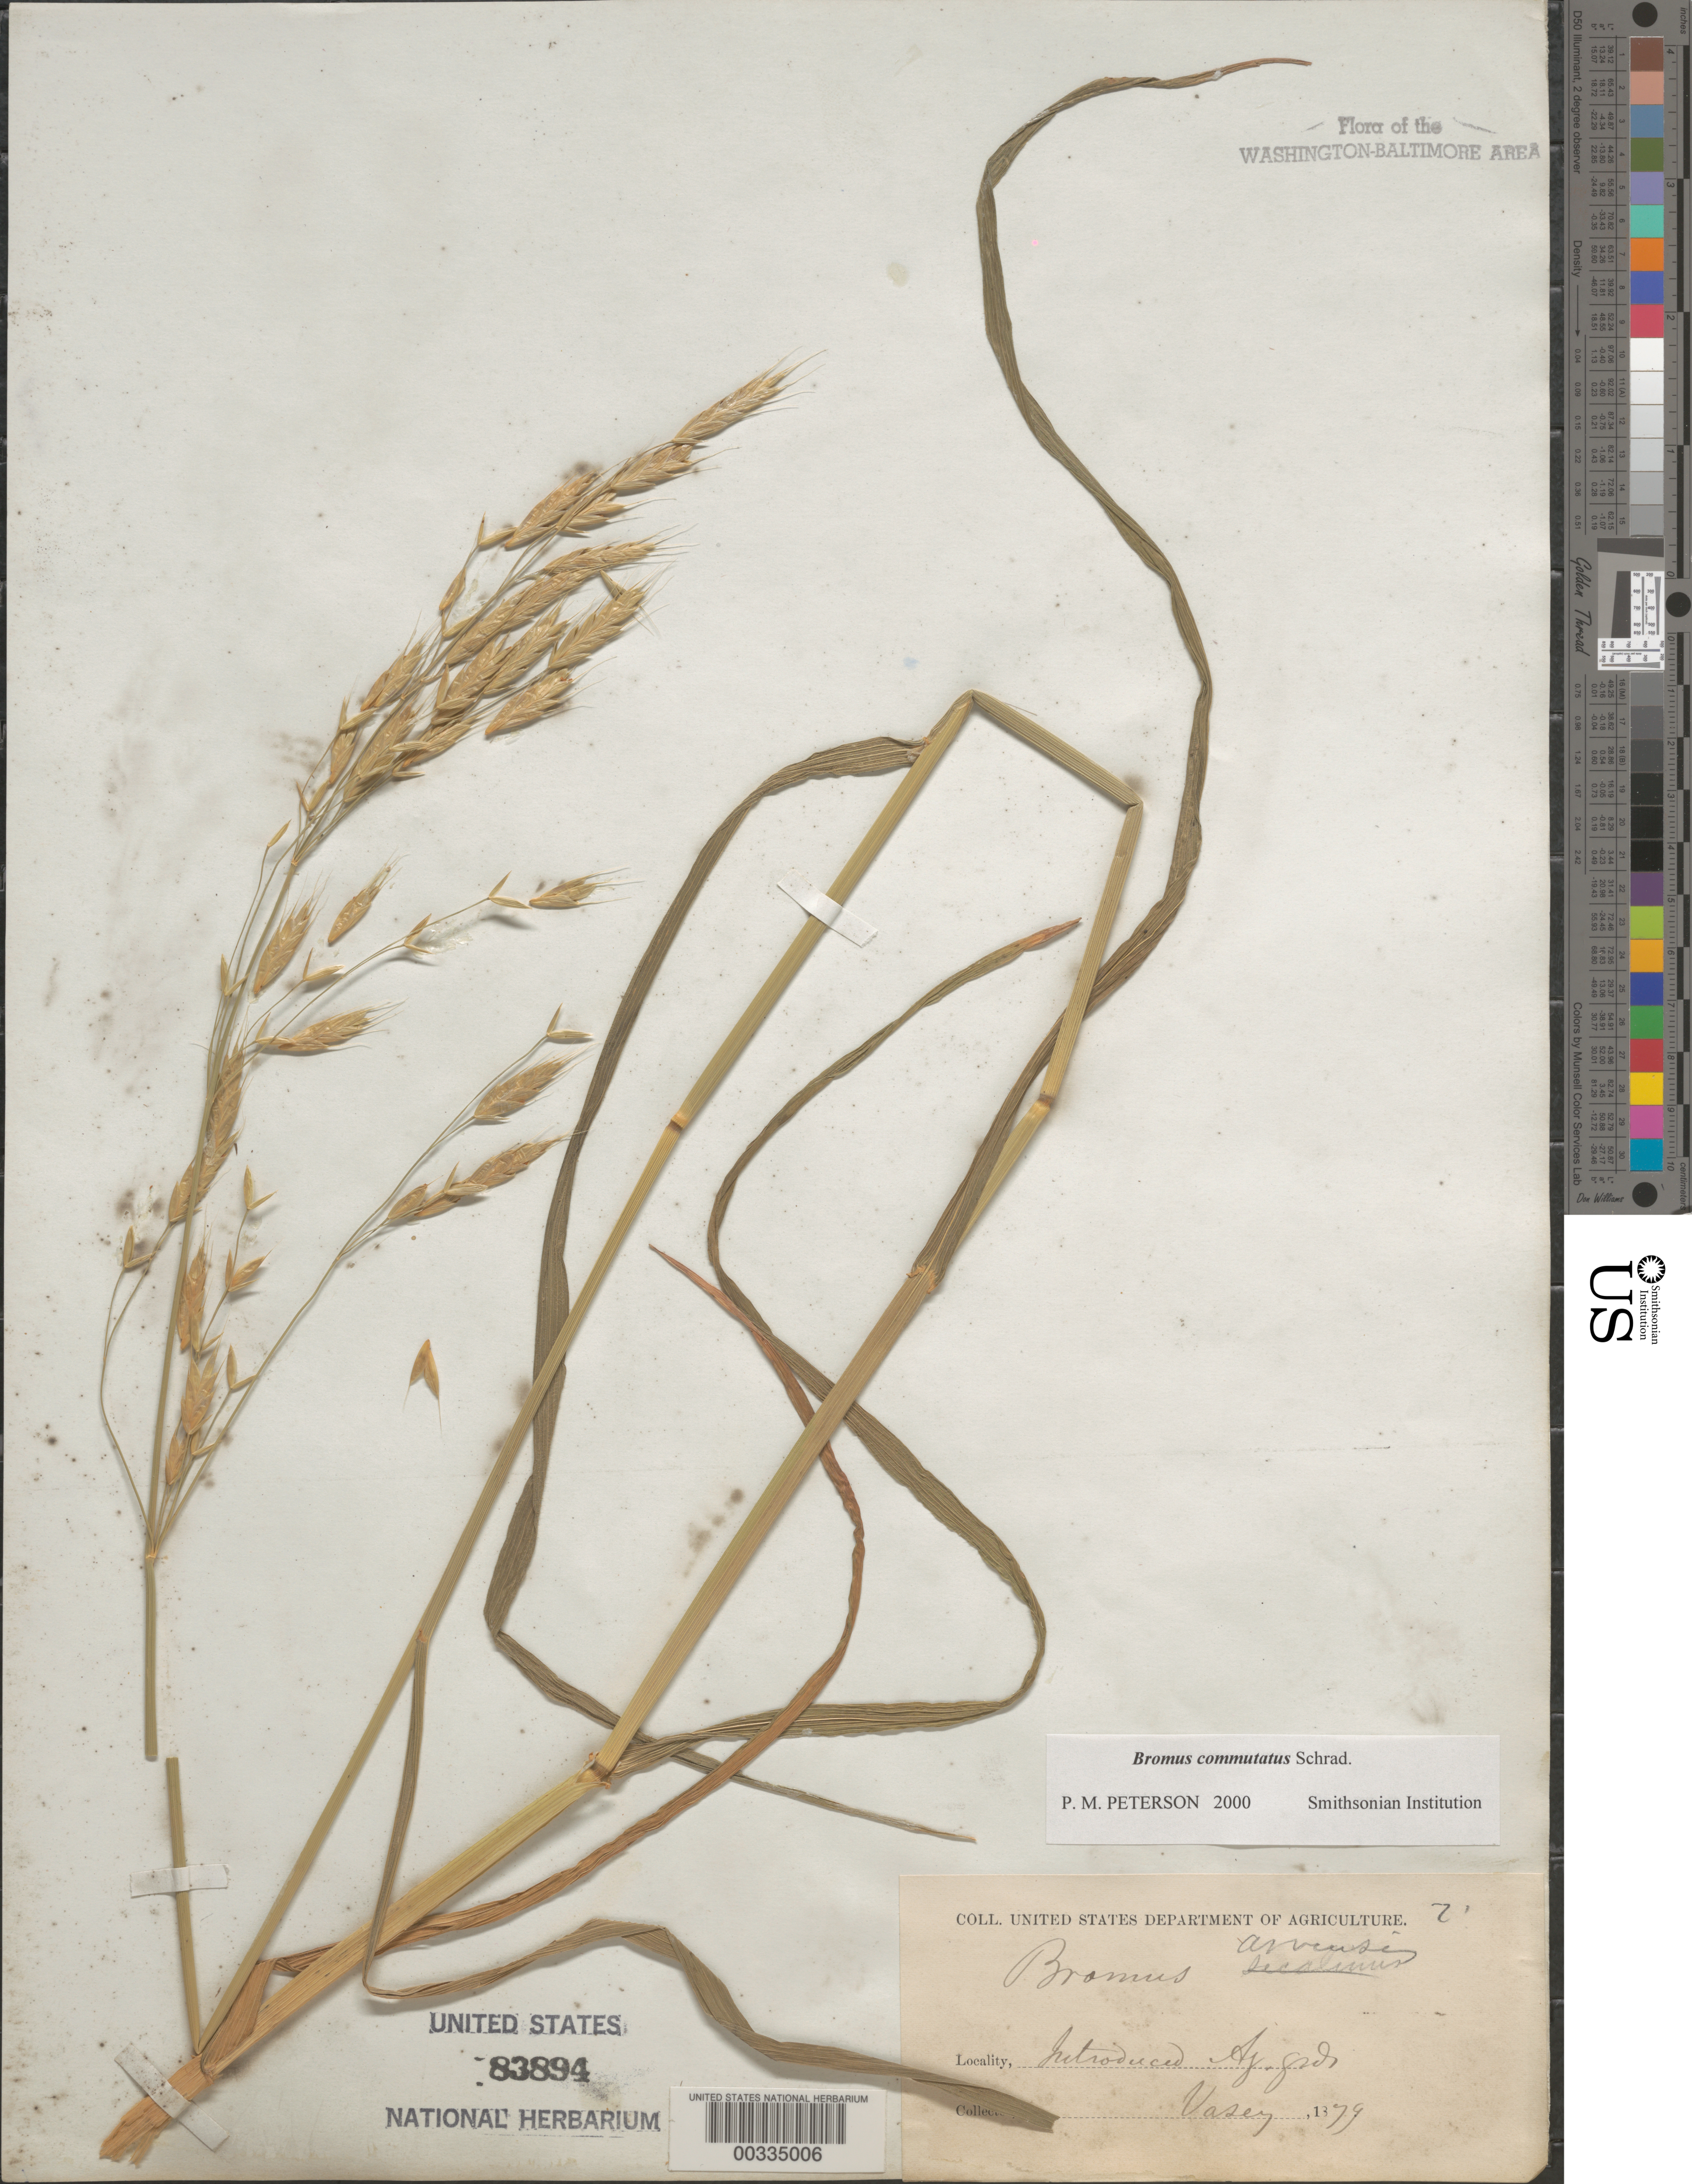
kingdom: Plantae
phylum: Tracheophyta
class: Liliopsida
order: Poales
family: Poaceae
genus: Bromus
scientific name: Bromus commutatus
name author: Schrad.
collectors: G. Vasey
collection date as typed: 1879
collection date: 1879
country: United States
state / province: Maryland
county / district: Prince George's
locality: Agriculture grounds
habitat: Cultivated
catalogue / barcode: US 83894